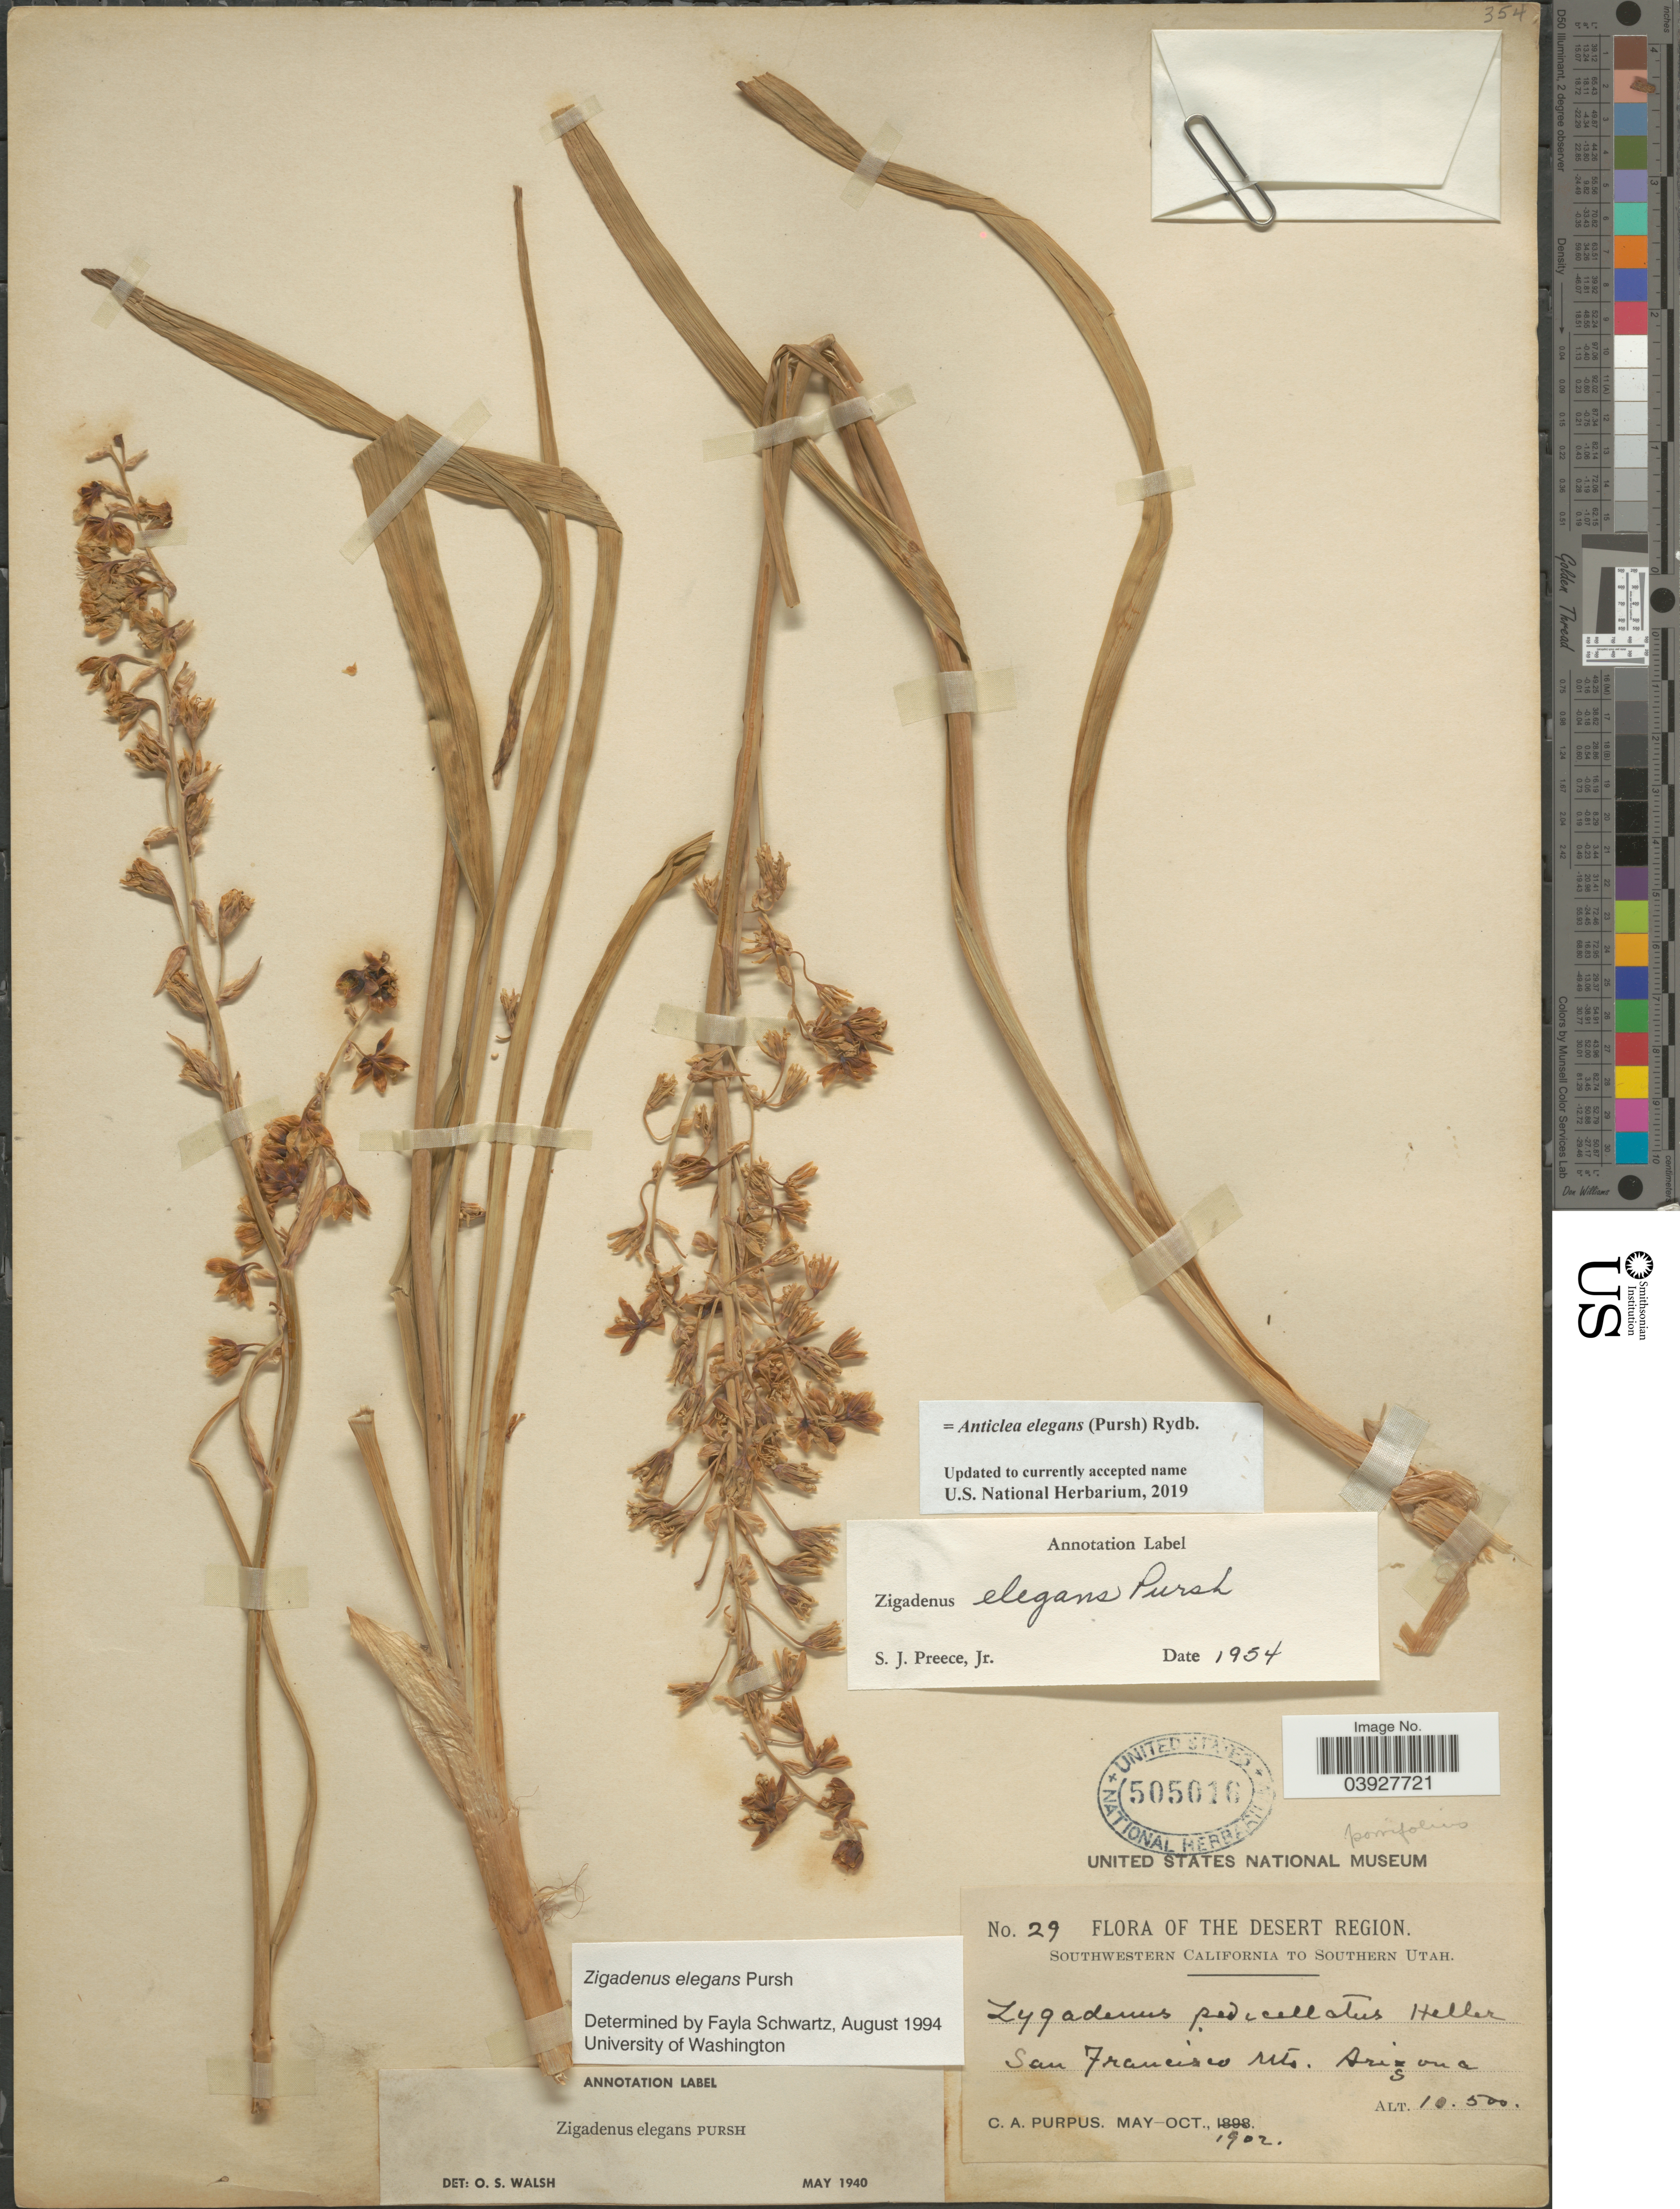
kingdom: Plantae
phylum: Tracheophyta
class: Liliopsida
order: Liliales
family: Melanthiaceae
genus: Anticlea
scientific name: Anticlea elegans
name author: (Pursh) Rydb.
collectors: C. A. Purpus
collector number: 29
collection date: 1902-05/1902-10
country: United States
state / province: Arizona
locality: Desert Region. San Francisco Mts.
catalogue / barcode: US 505016